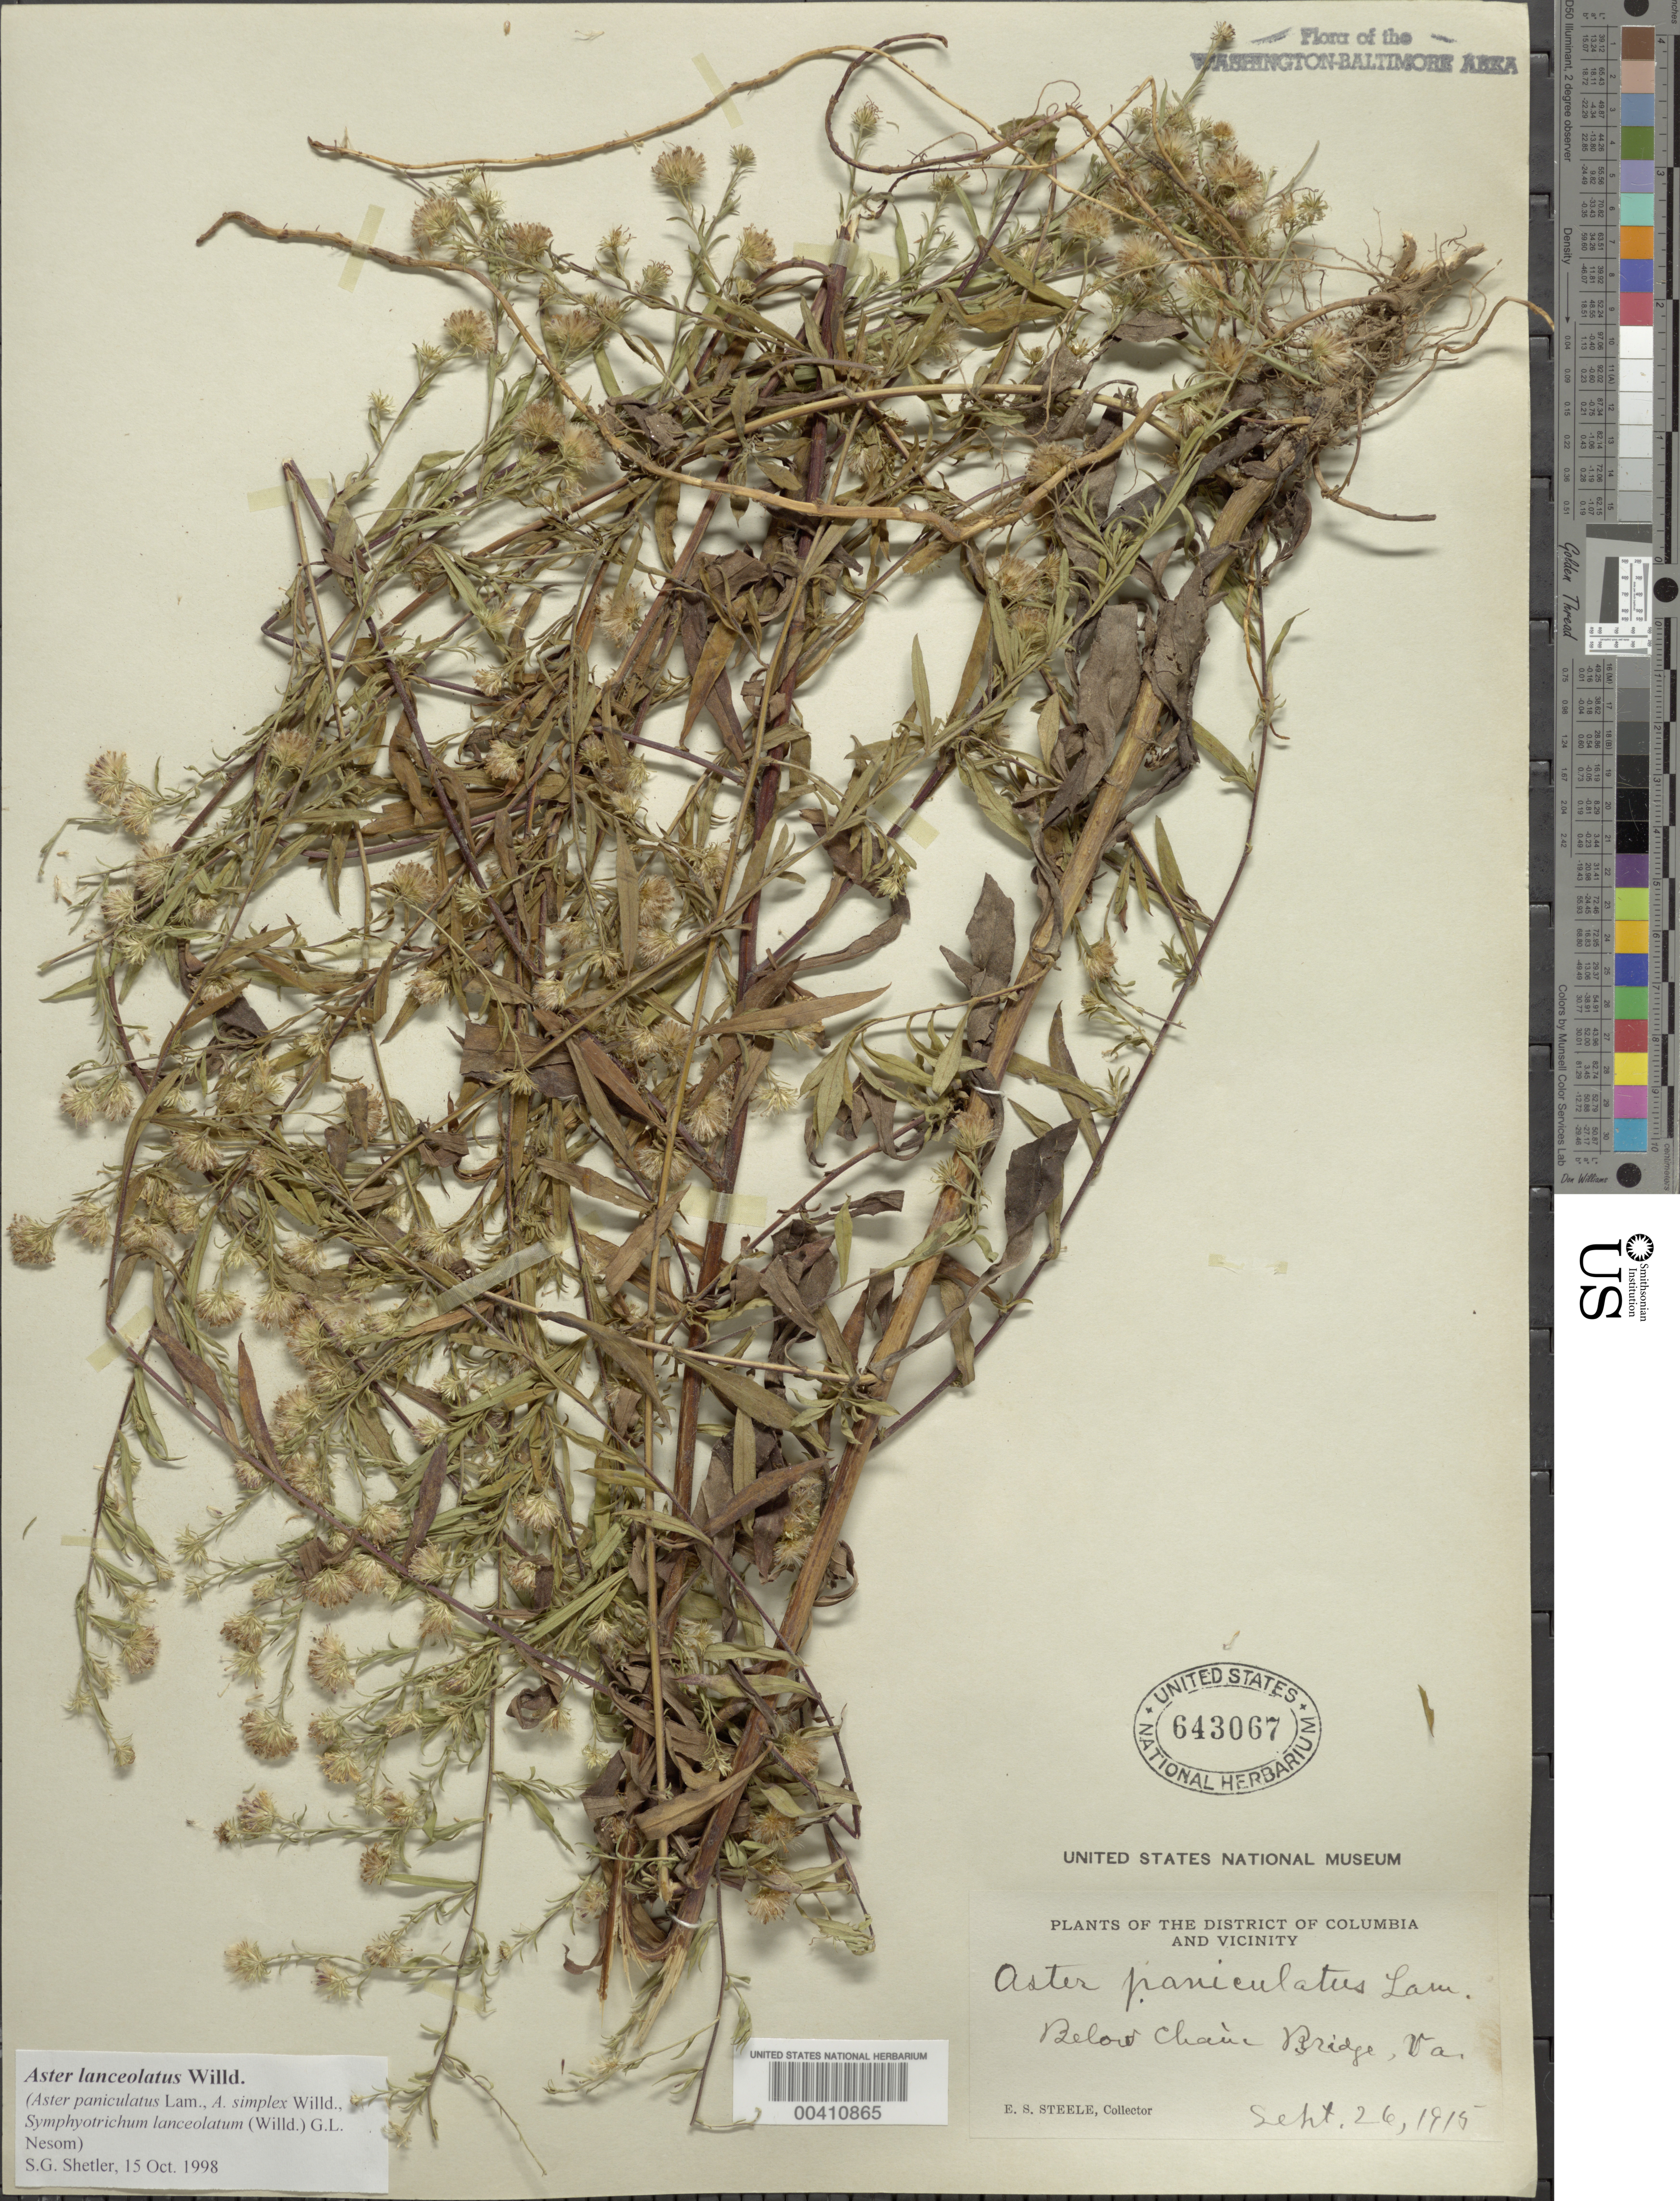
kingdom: Plantae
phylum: Tracheophyta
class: Magnoliopsida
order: Asterales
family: Asteraceae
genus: Symphyotrichum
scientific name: Symphyotrichum lanceolatum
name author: (Willd.) G.L. Nesom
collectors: E. Steele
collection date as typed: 26 Sep 1915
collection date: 1915-09-26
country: United States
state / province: Virginia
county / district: Arlington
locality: Chain Bridge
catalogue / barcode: US 643067